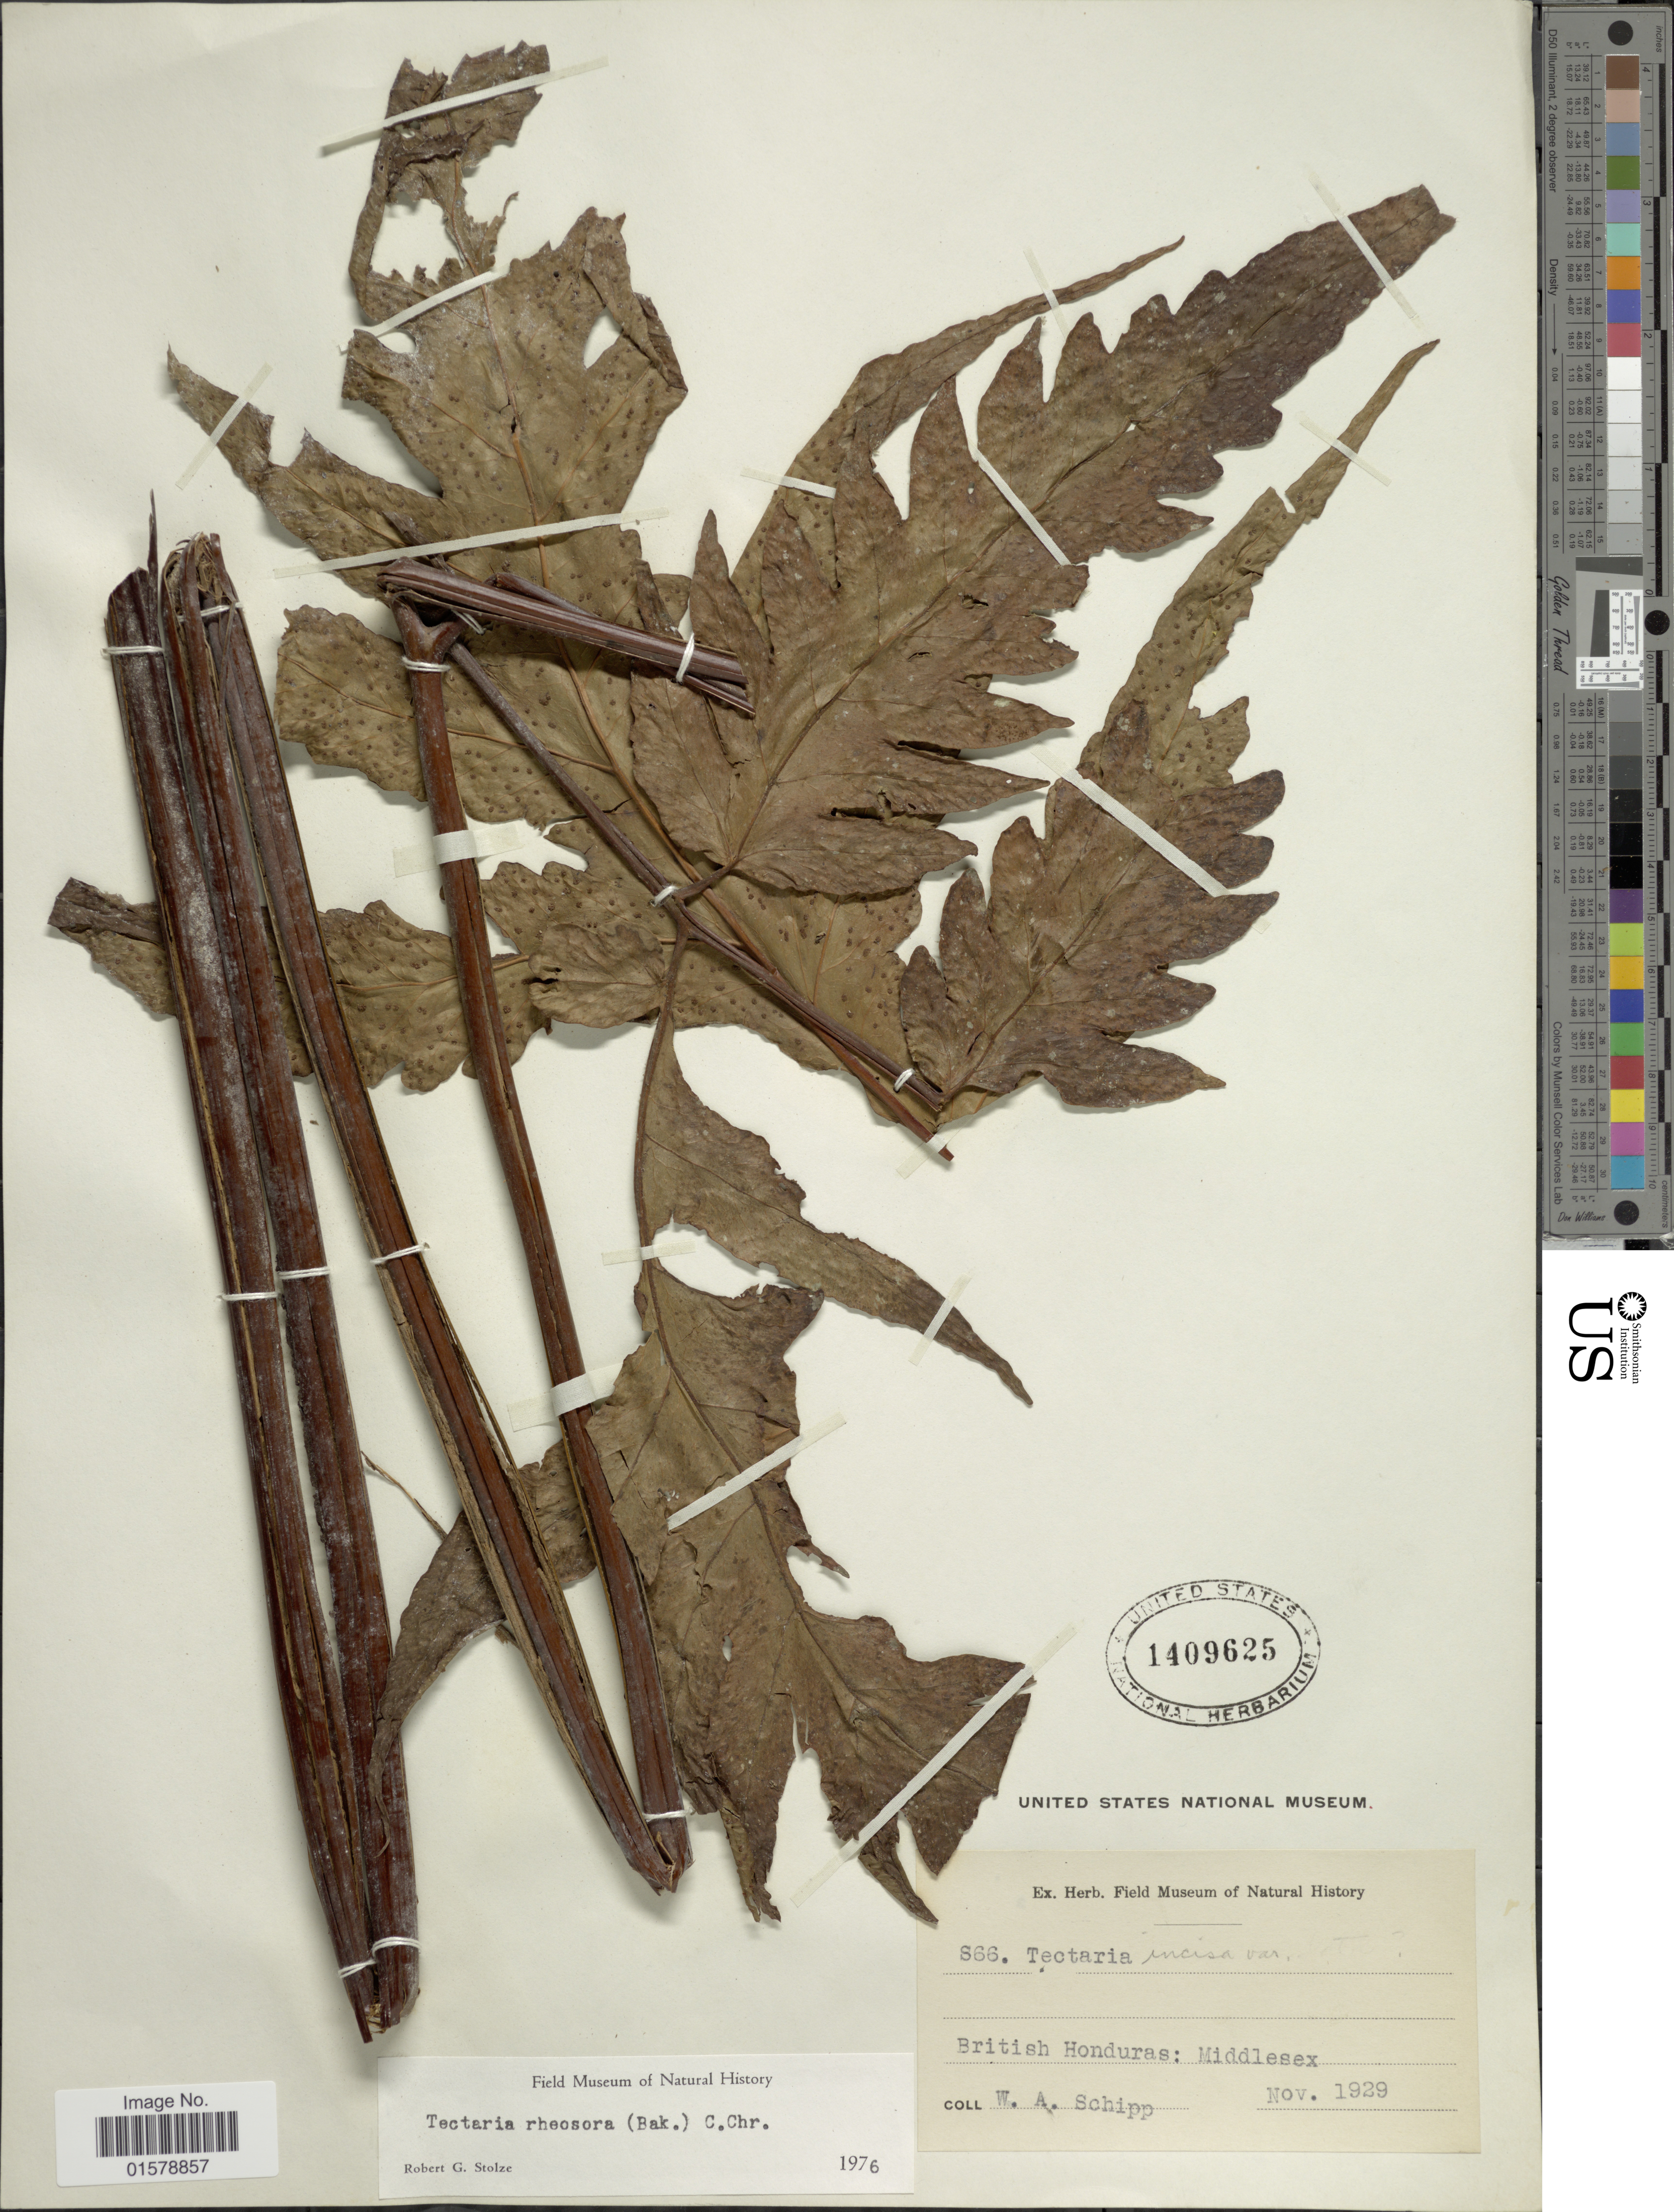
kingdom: Plantae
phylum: Tracheophyta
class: Polypodiopsida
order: Polypodiales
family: Tectariaceae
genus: Tectaria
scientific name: Tectaria rivalis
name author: (Mett. ex Kuhn) C. Chr.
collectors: W. Schipp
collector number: S66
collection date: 1929-11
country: Belize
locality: British Honduras: Middlesex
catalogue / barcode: US 1409625